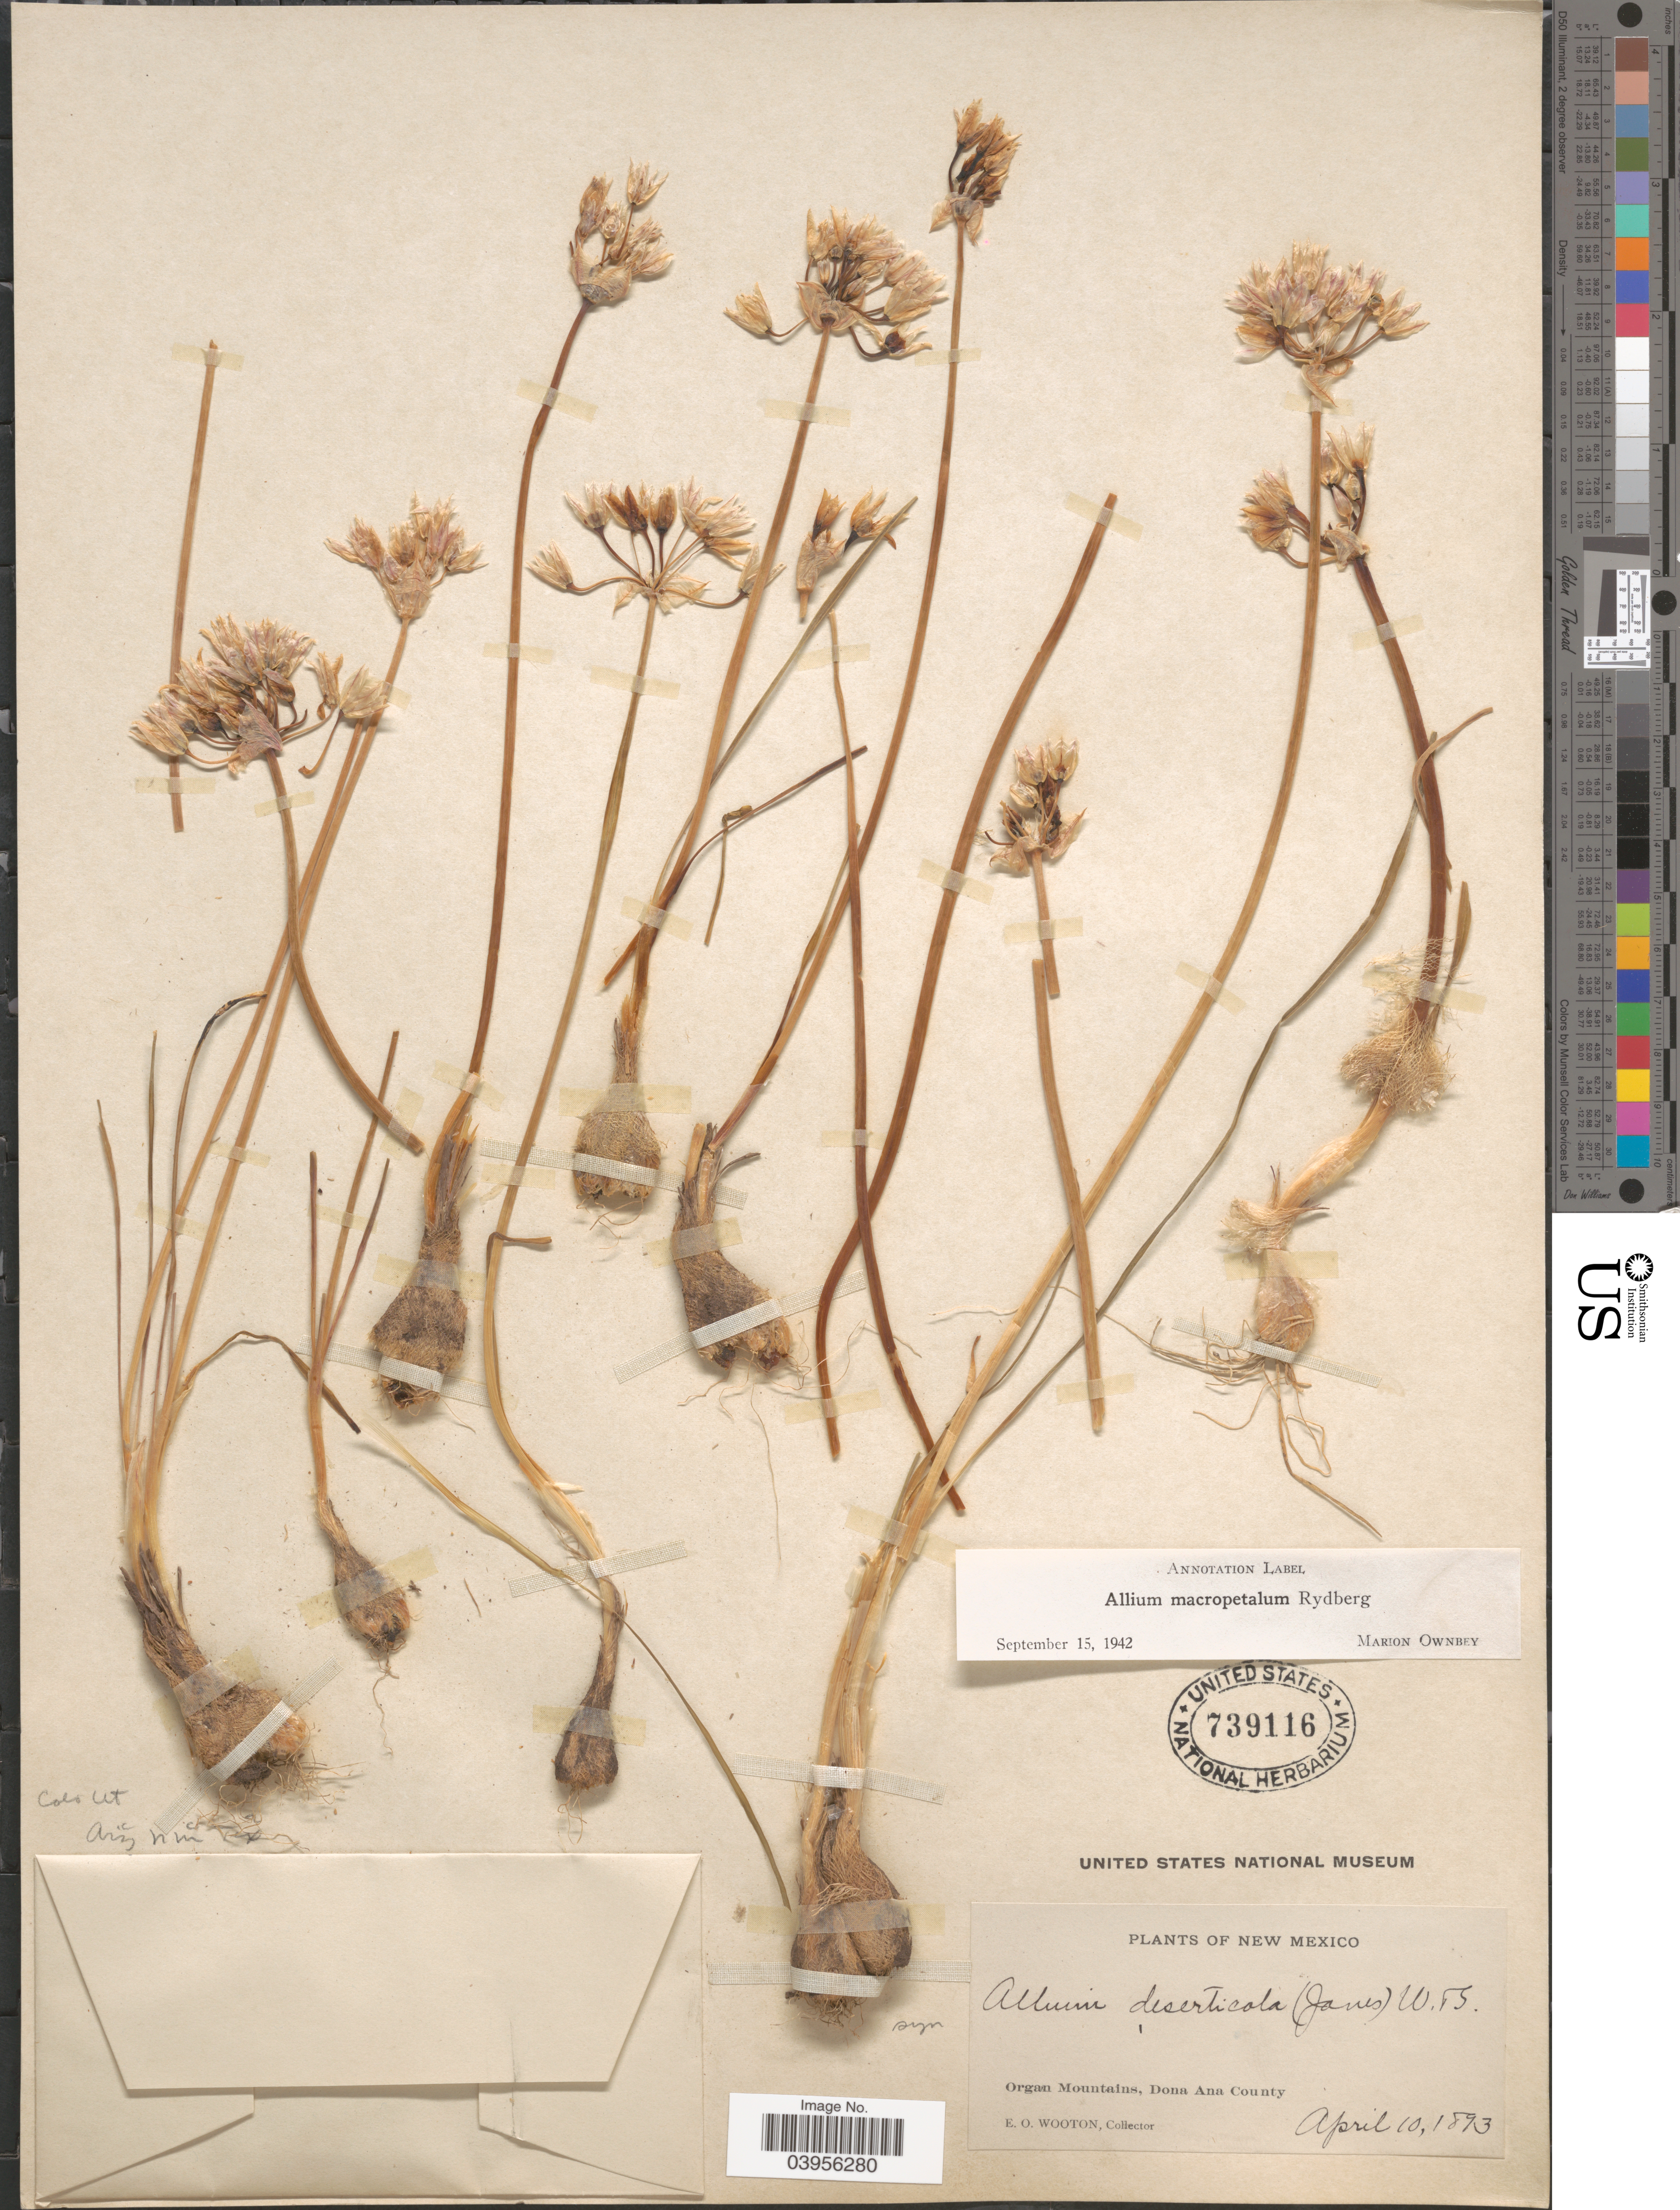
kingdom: Plantae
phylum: Tracheophyta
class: Liliopsida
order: Asparagales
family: Amaryllidaceae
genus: Allium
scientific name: Allium macropetalum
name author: Rydb.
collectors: E. O. Wooton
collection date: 1893-04-10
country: United States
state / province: New Mexico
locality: Organ Mountains, Dona Ana County.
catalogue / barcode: US 739116